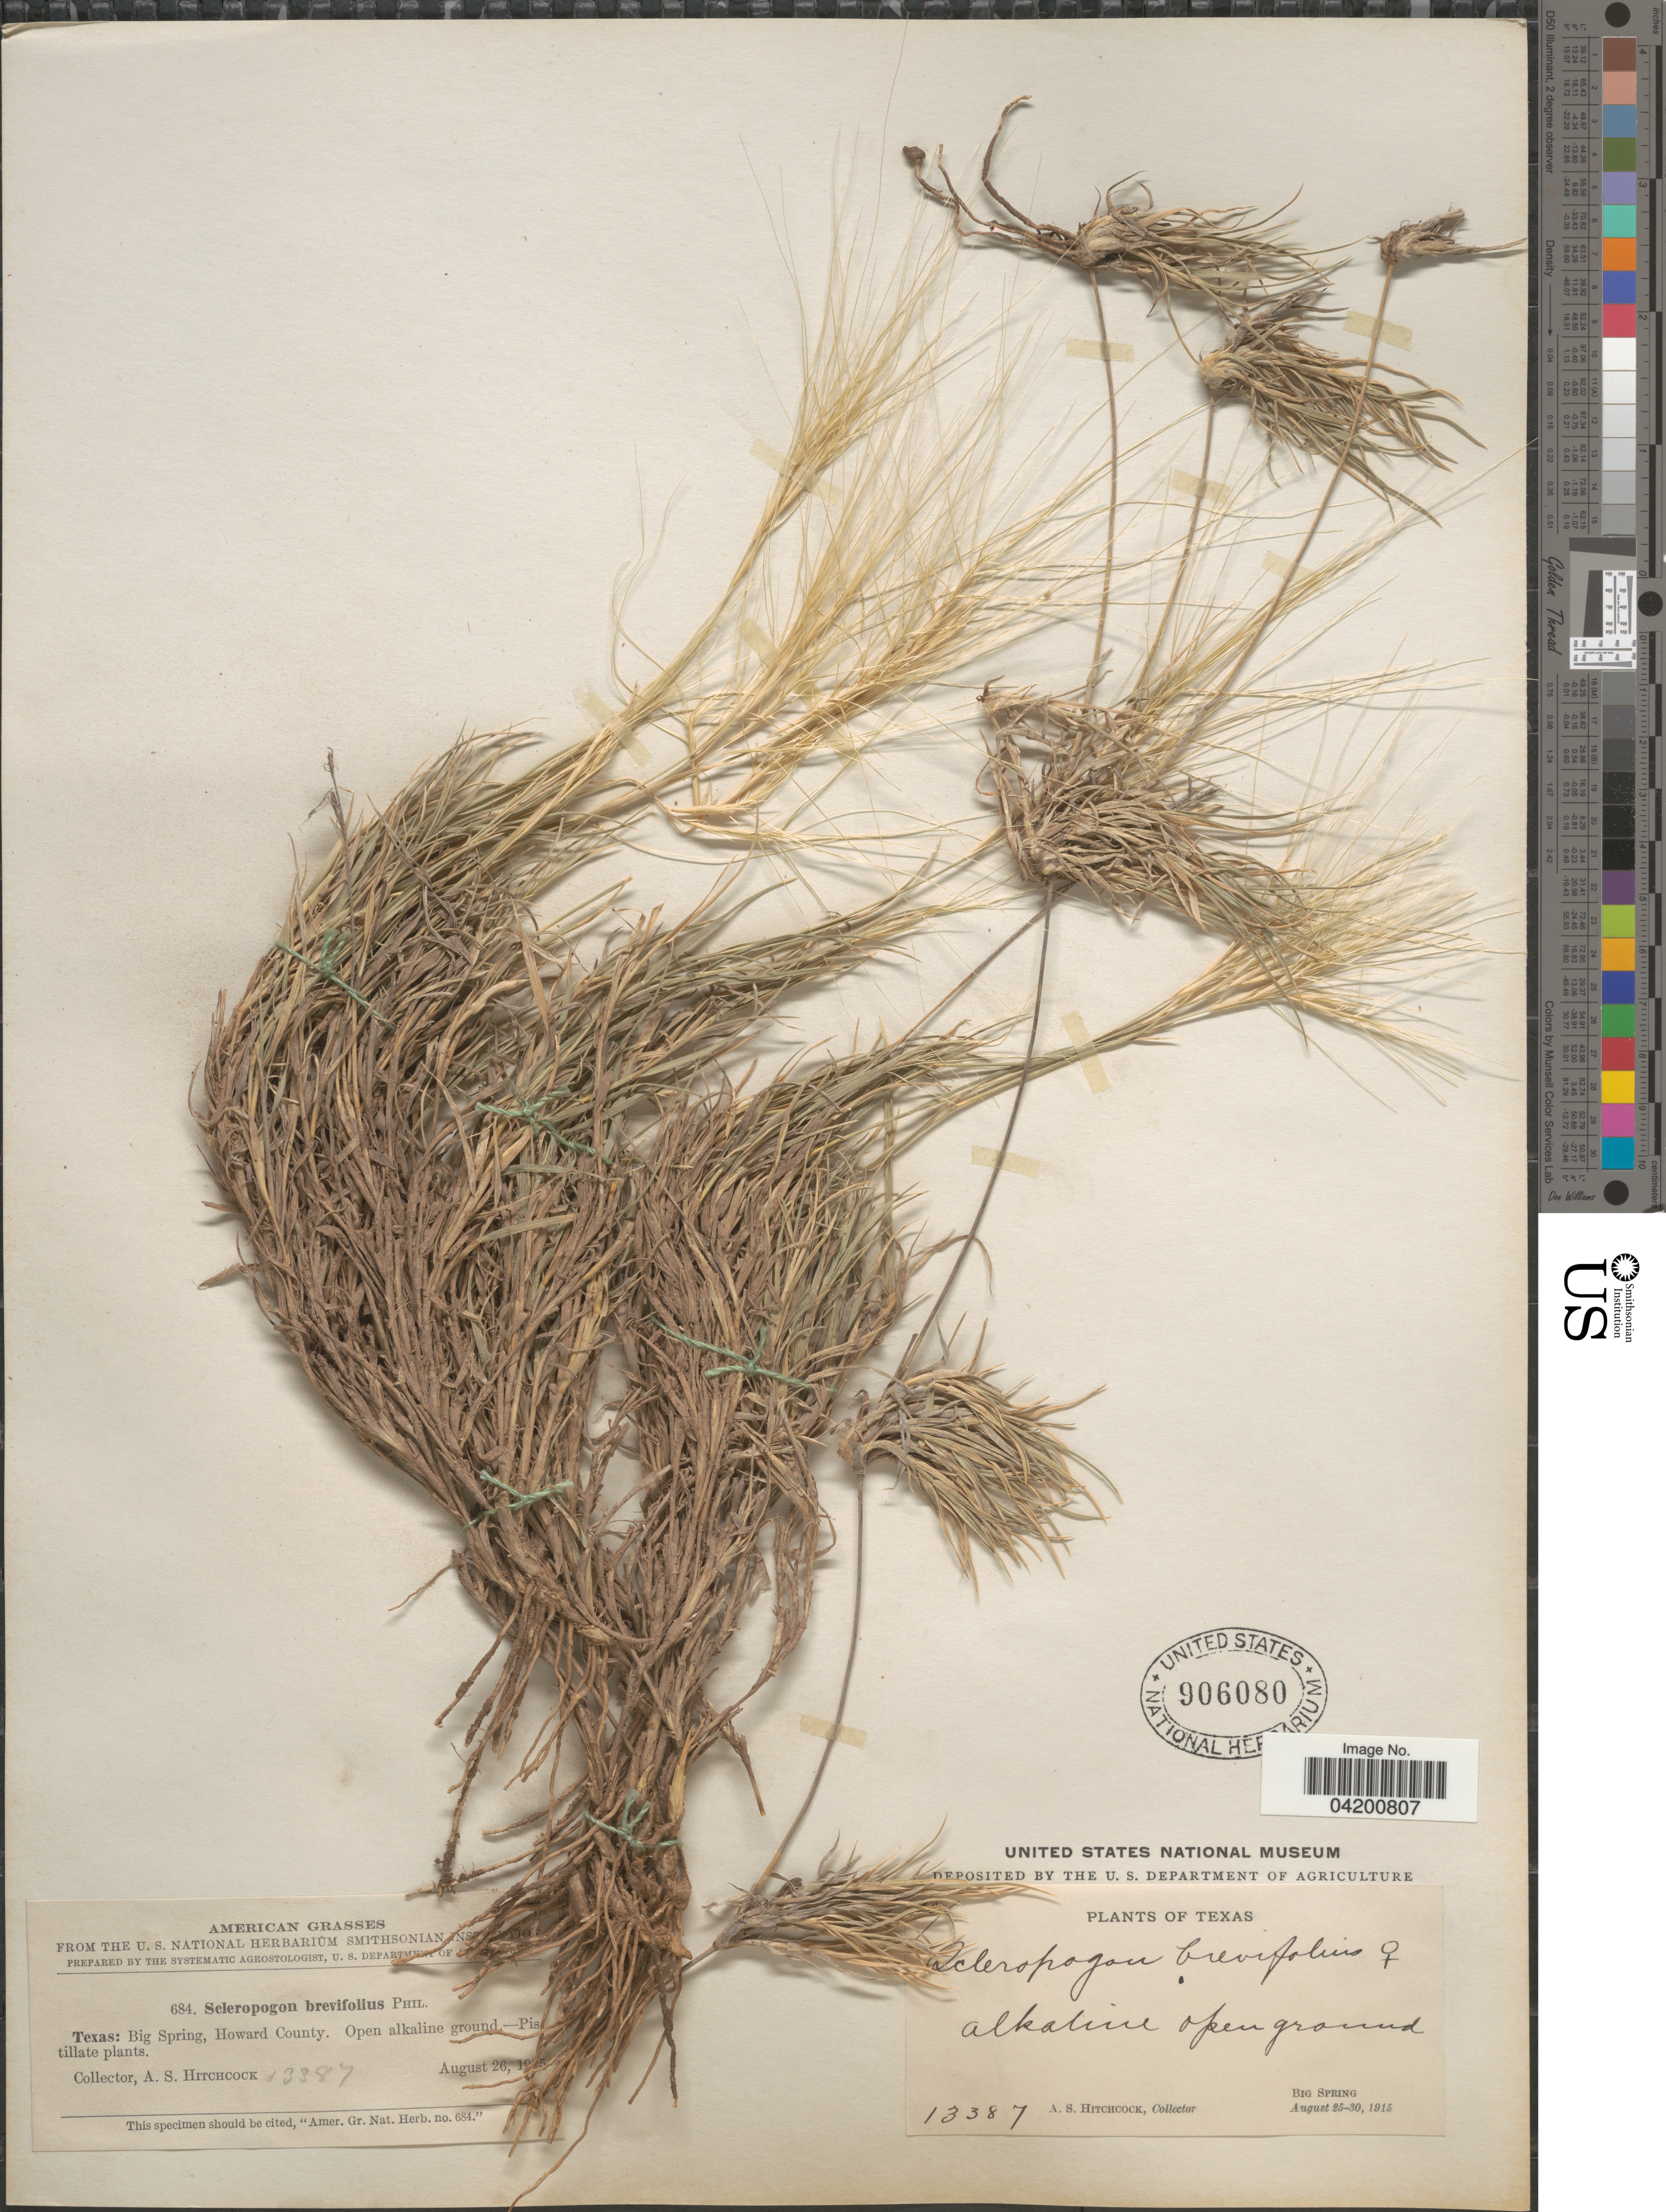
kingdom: Plantae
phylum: Tracheophyta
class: Liliopsida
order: Poales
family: Poaceae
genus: Scleropogon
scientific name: Scleropogon brevifolius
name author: Phil.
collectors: A. Hichcock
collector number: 13387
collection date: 1915-08-26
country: United States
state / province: Texas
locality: Big Spring, Howard County.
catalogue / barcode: US 906080